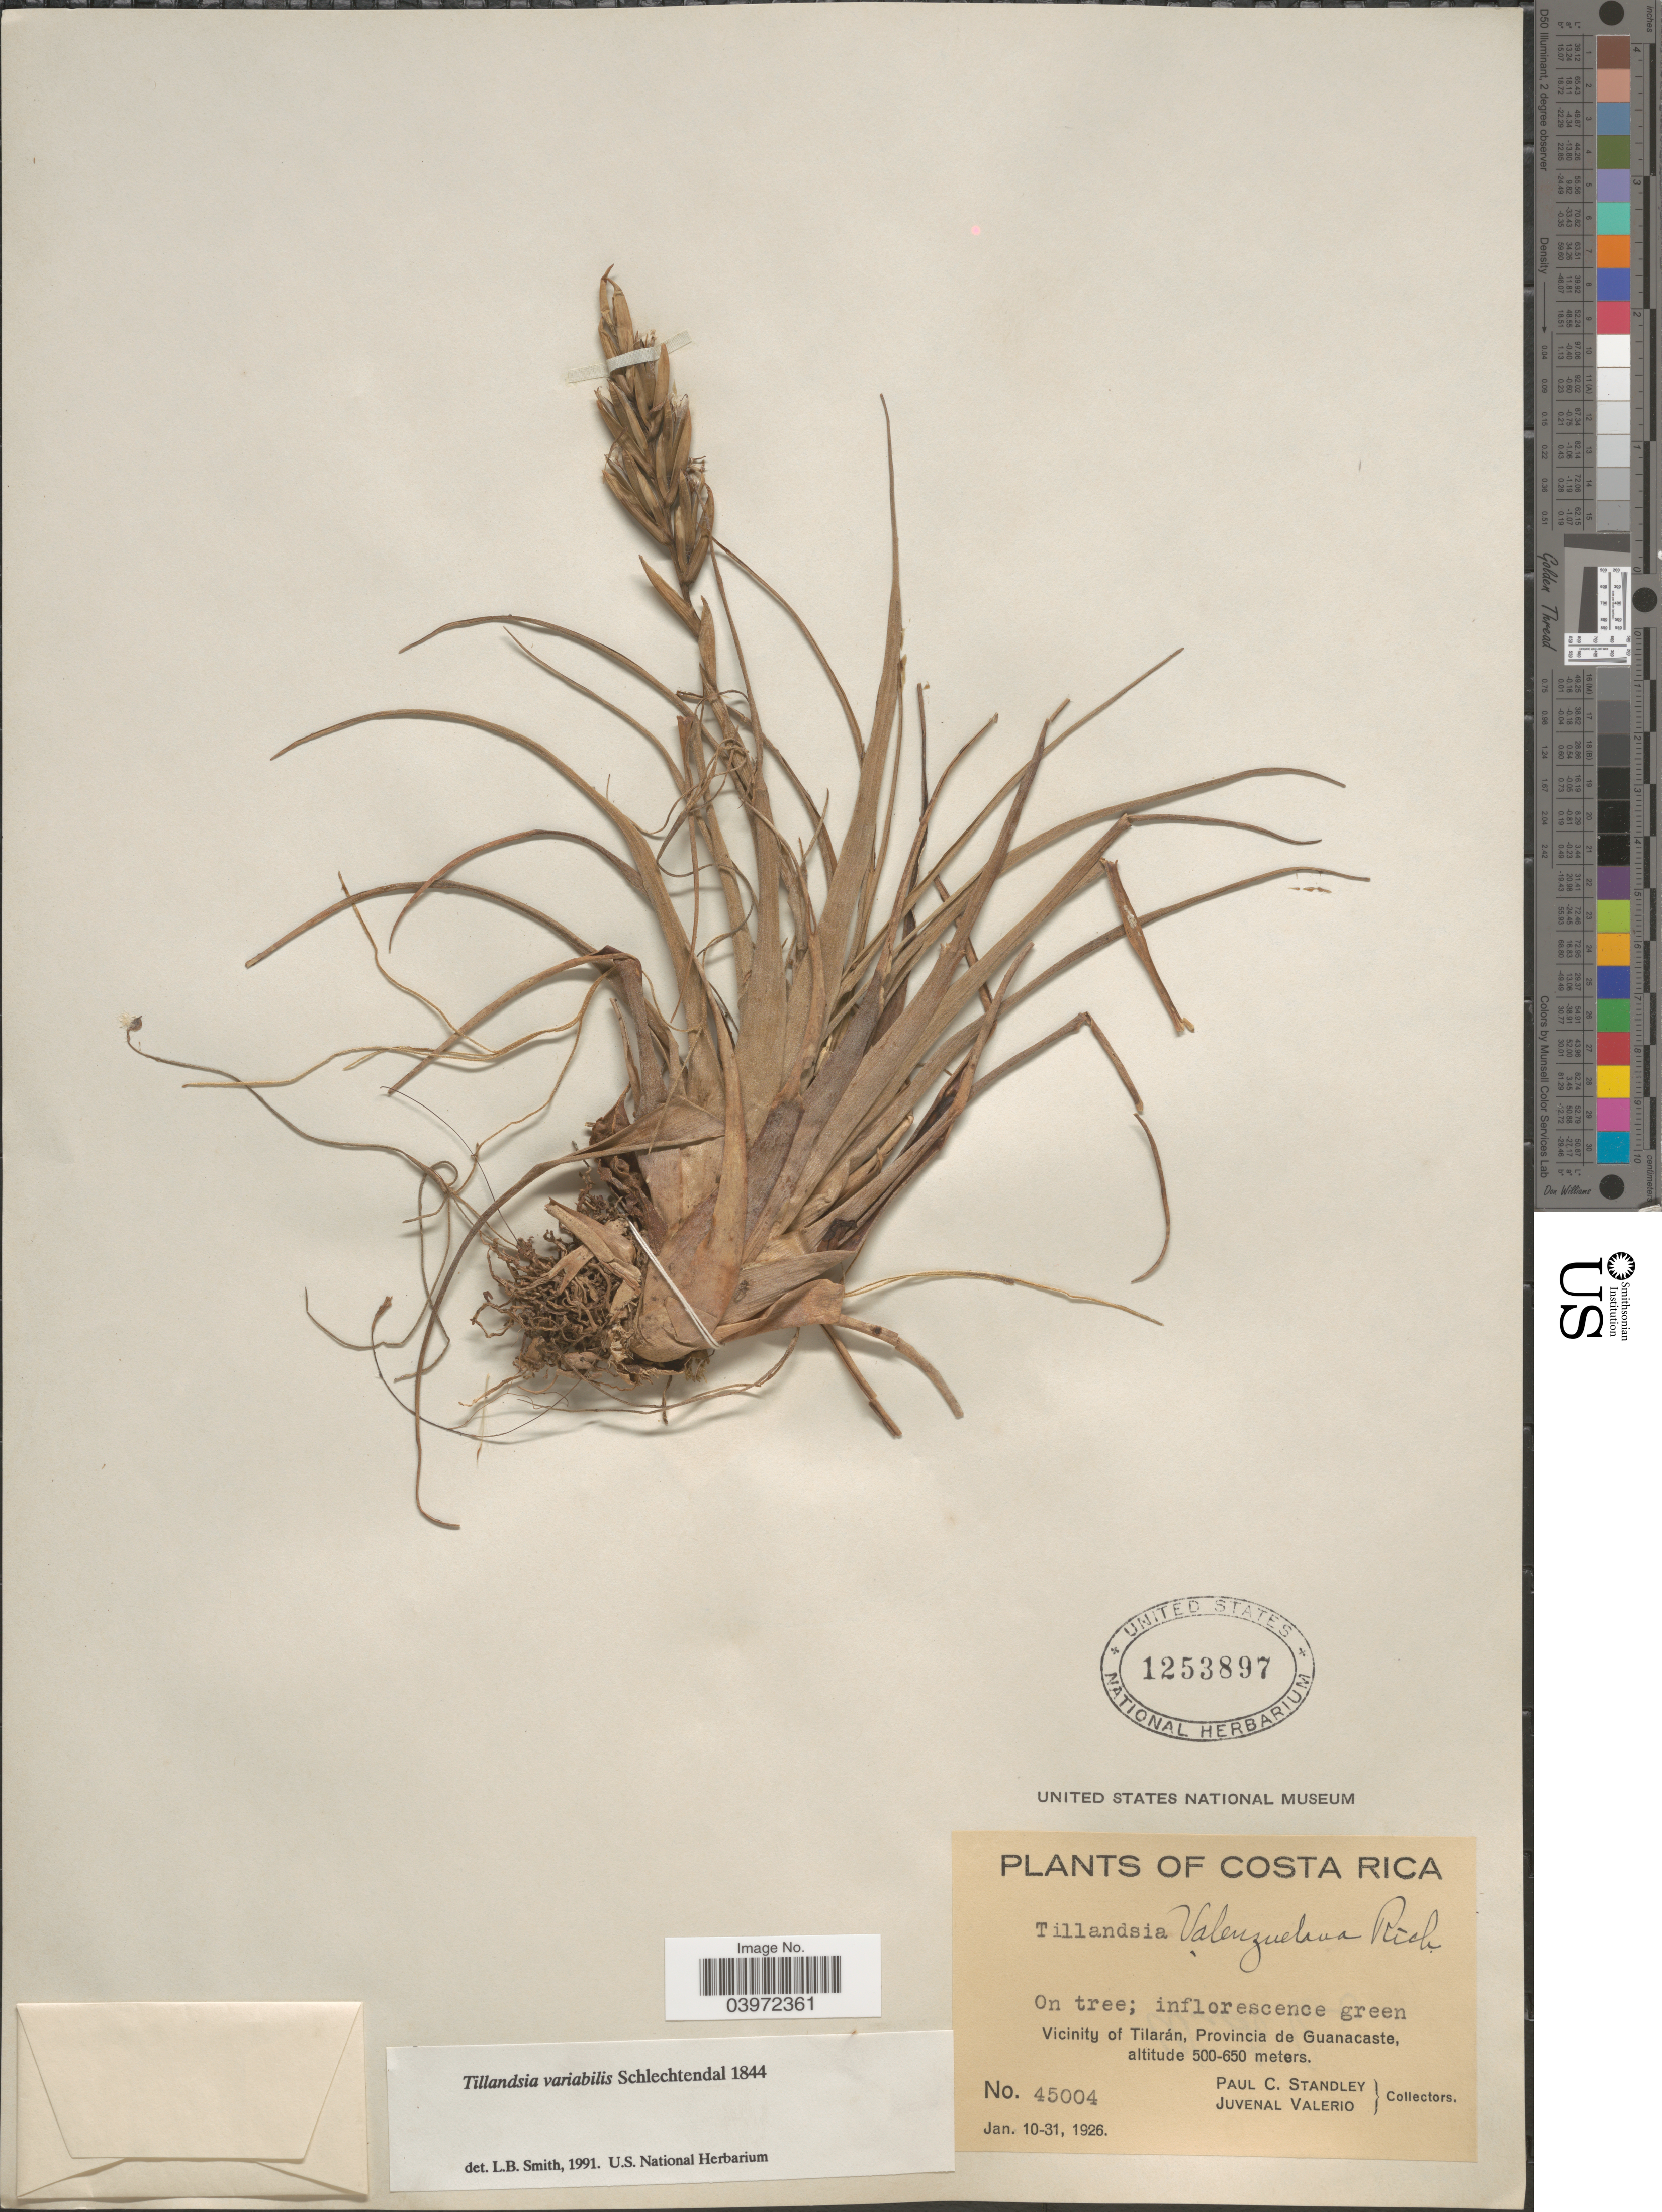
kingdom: Plantae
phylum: Tracheophyta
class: Liliopsida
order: Poales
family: Bromeliaceae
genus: Tillandsia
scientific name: Tillandsia variabilis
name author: Schltdl.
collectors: P. C. Standley & J. Valerio R.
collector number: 45004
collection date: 1926-01-10/1926-01-31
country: Costa Rica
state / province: Guanacaste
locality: Vicinity of Tilarán.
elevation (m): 500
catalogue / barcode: US 1253897